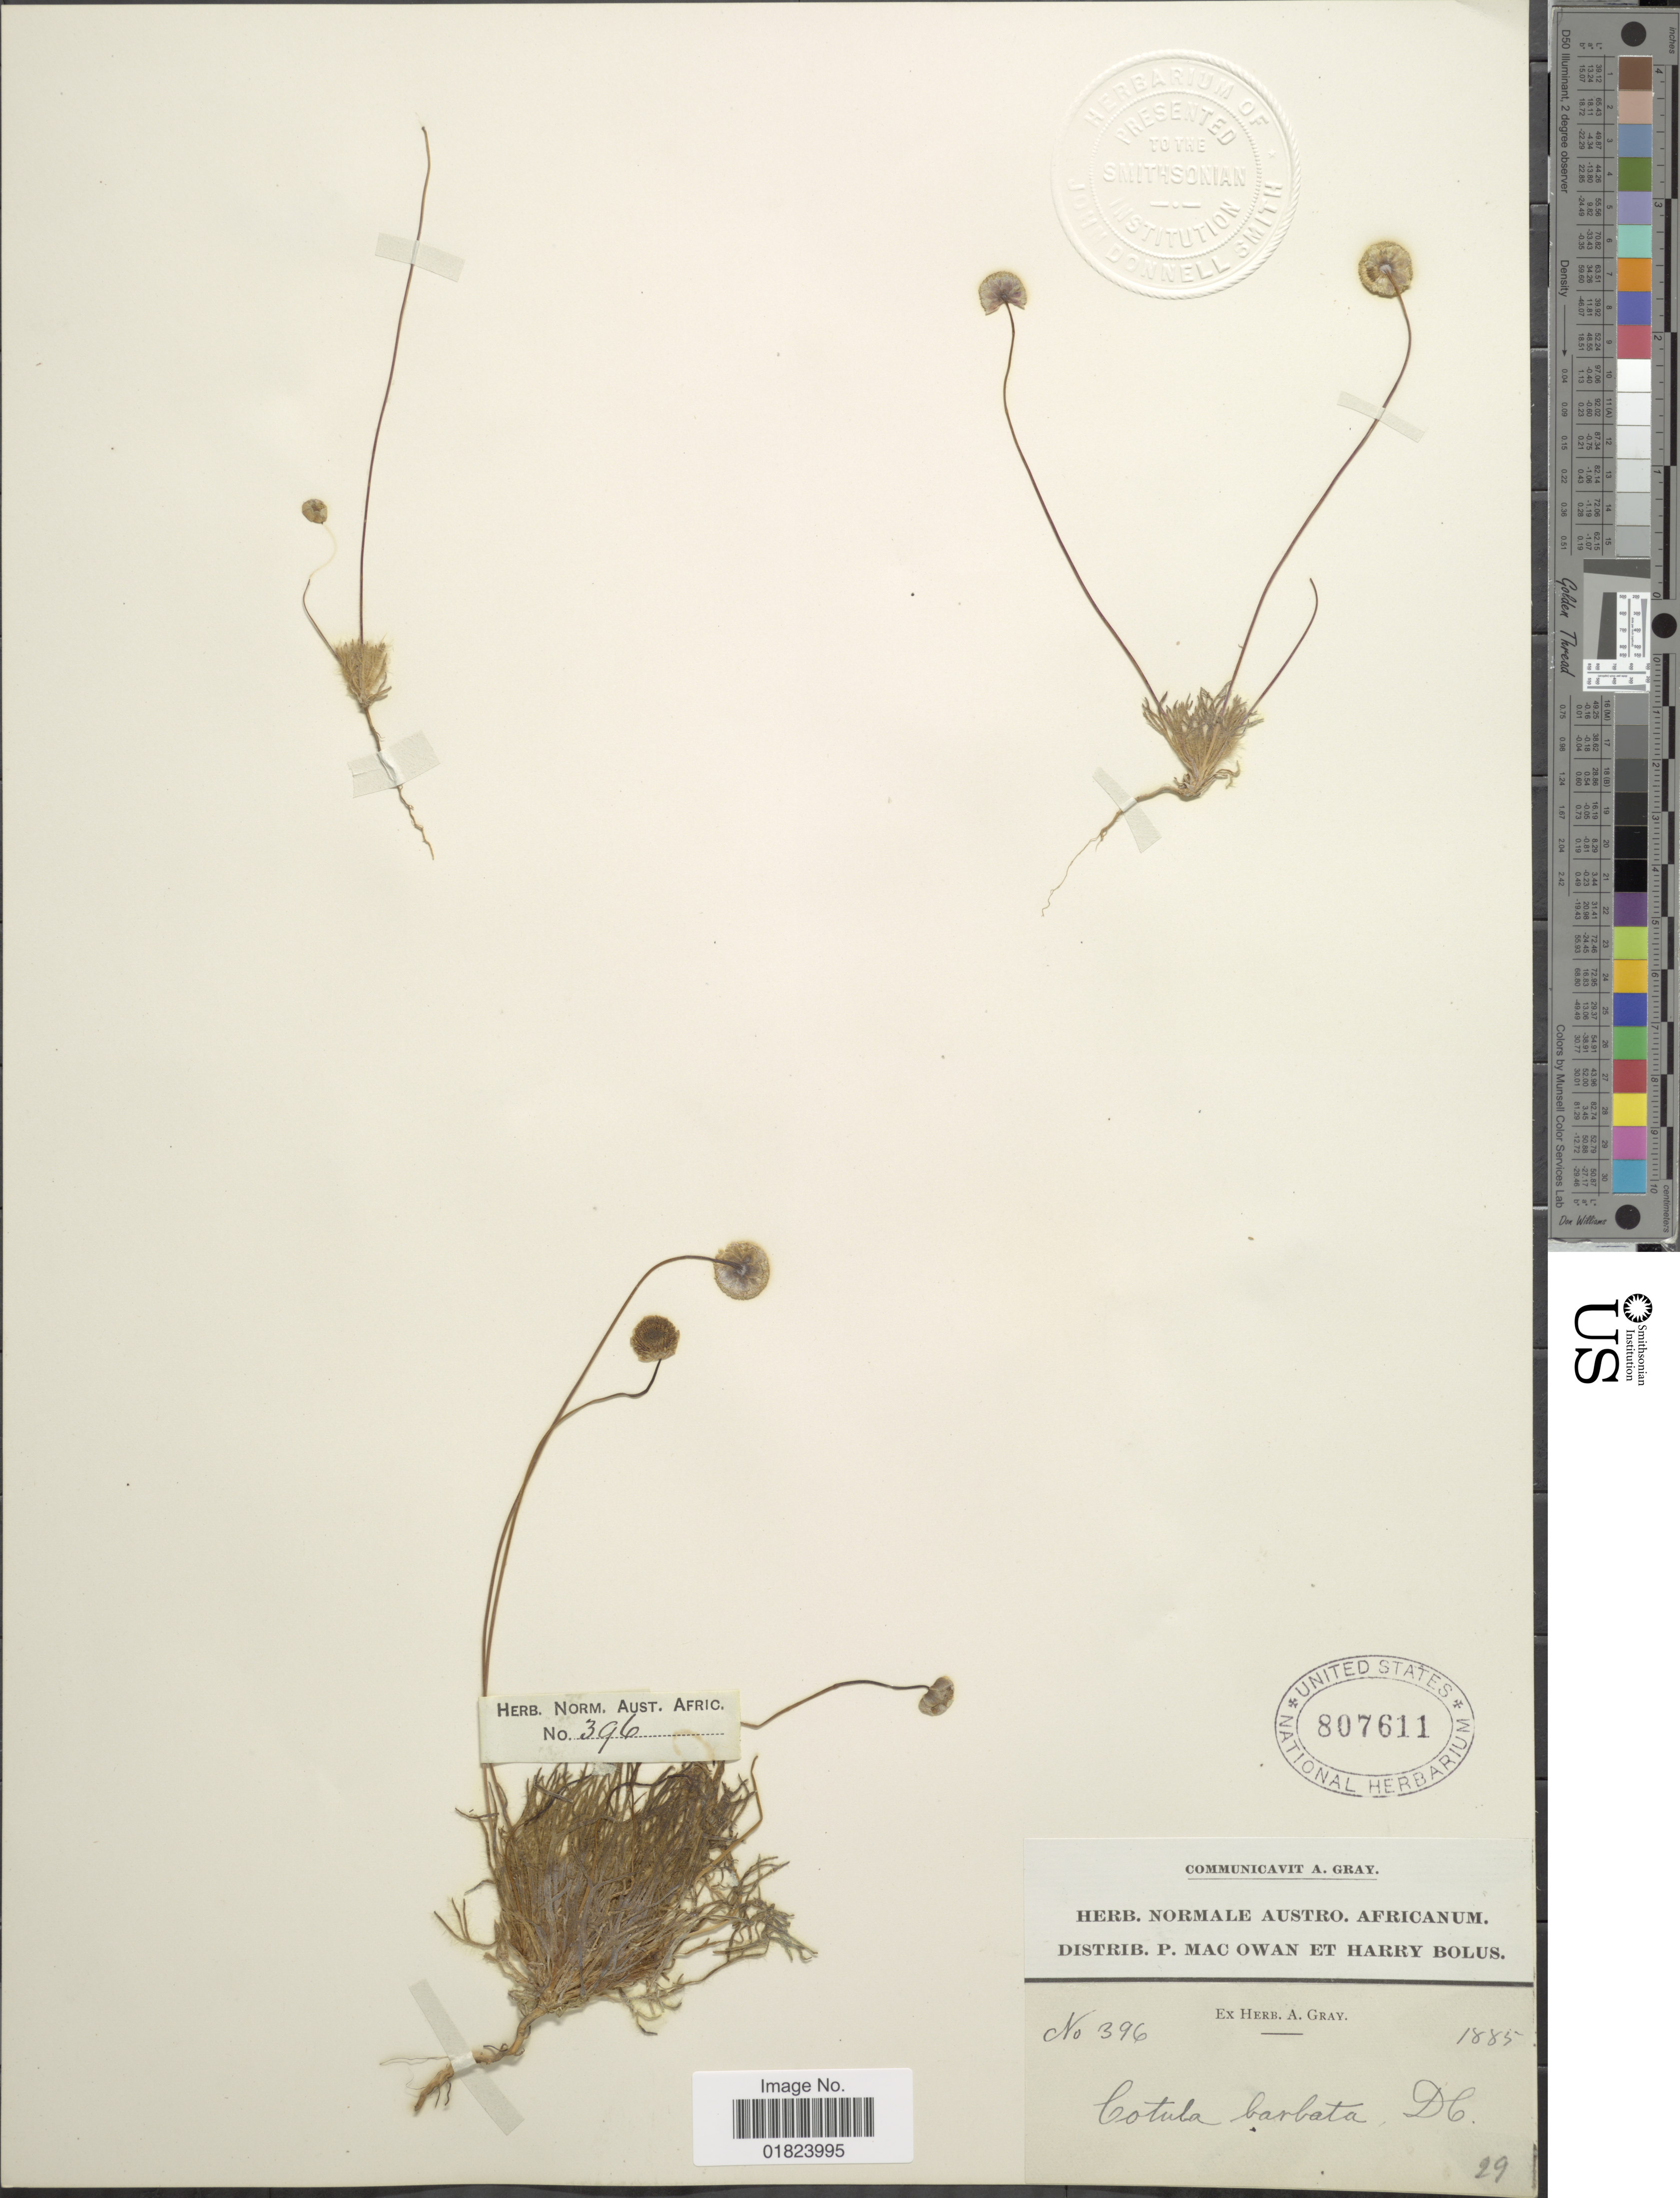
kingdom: Plantae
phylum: Tracheophyta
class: Magnoliopsida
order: Asterales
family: Asteraceae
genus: Cotula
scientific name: Cotula barbata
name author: DC.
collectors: ex Herb. A. Gray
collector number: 396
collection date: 1885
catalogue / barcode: US 807611